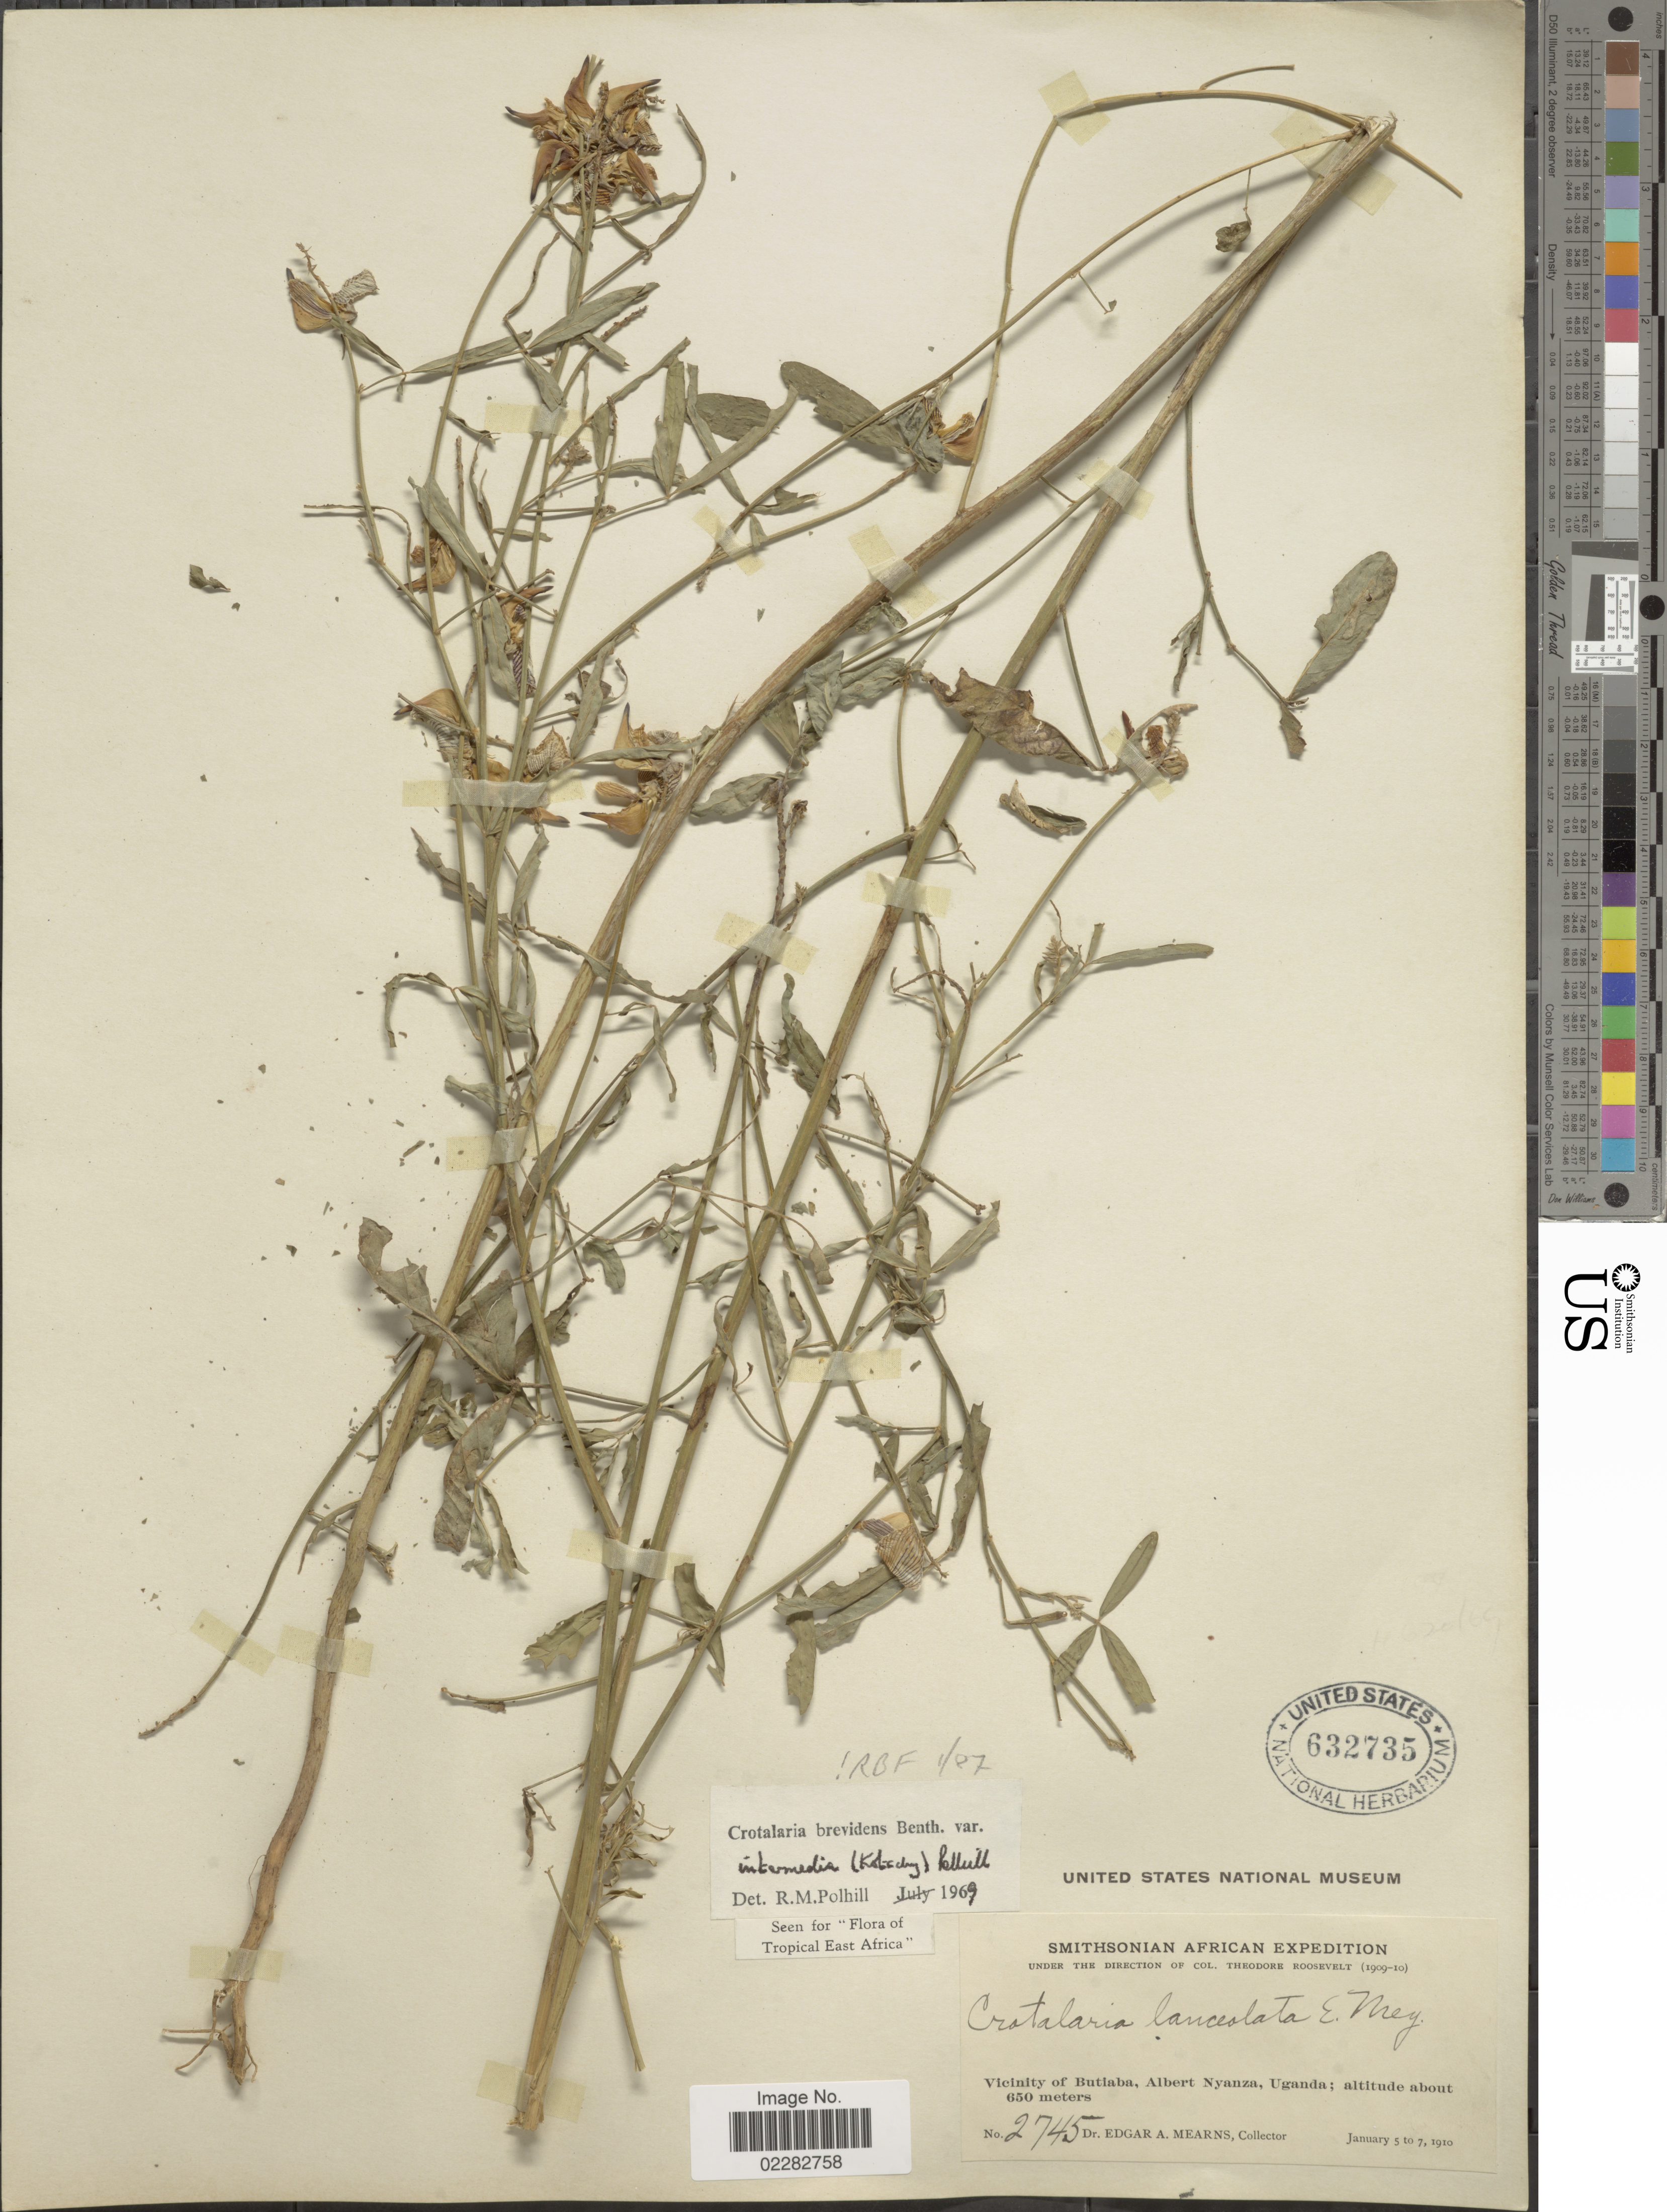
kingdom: Plantae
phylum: Tracheophyta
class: Magnoliopsida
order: Fabales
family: Fabaceae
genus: Crotalaria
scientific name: Crotalaria brevidens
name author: Benth.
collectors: E. A. Mearns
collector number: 2745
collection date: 1910-01-05/1910-01-07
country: Uganda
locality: Vicinity of Butiaba, Albert Nyanza.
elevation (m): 650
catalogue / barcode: US 632735